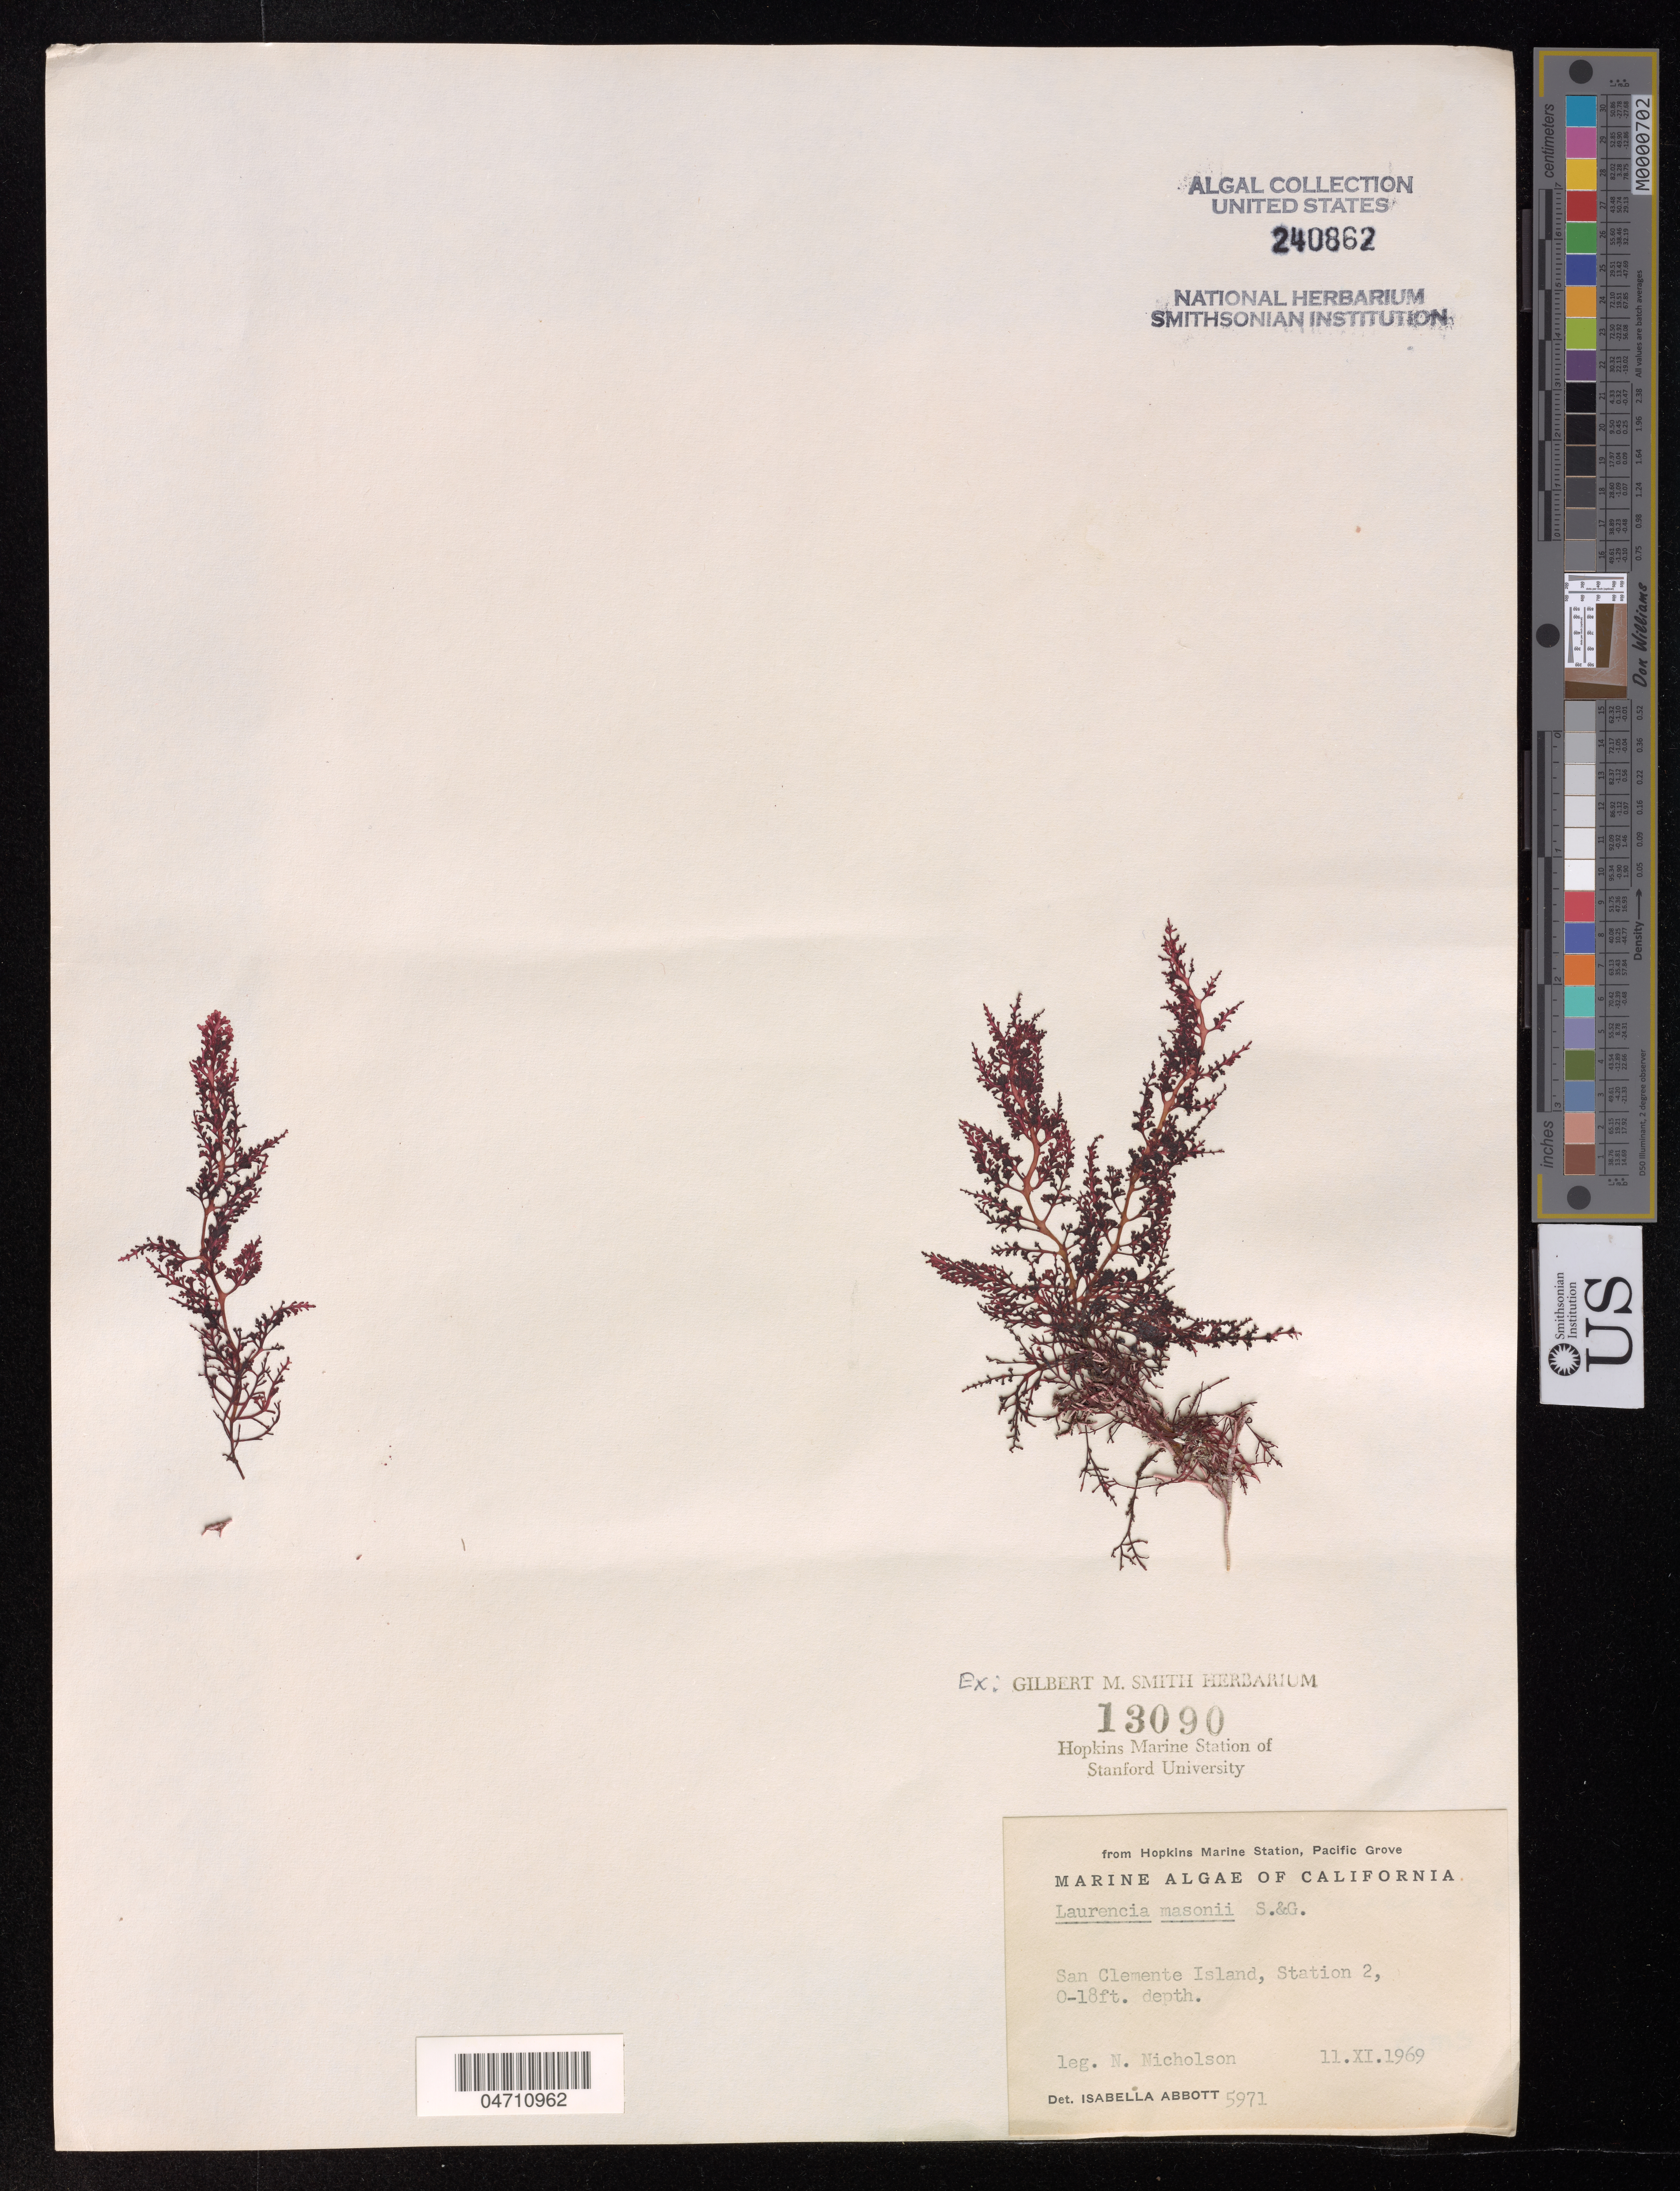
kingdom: Plantae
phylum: Rhodophyta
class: Florideophyceae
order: Ceramiales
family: Rhodomelaceae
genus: Laurencia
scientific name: Laurencia masonii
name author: Setch. & N.L. Gardner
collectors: N. Nicholson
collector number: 5971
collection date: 1969-11-11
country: United States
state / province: California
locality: San Clemente Island, Station 2.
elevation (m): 0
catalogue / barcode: US 240862